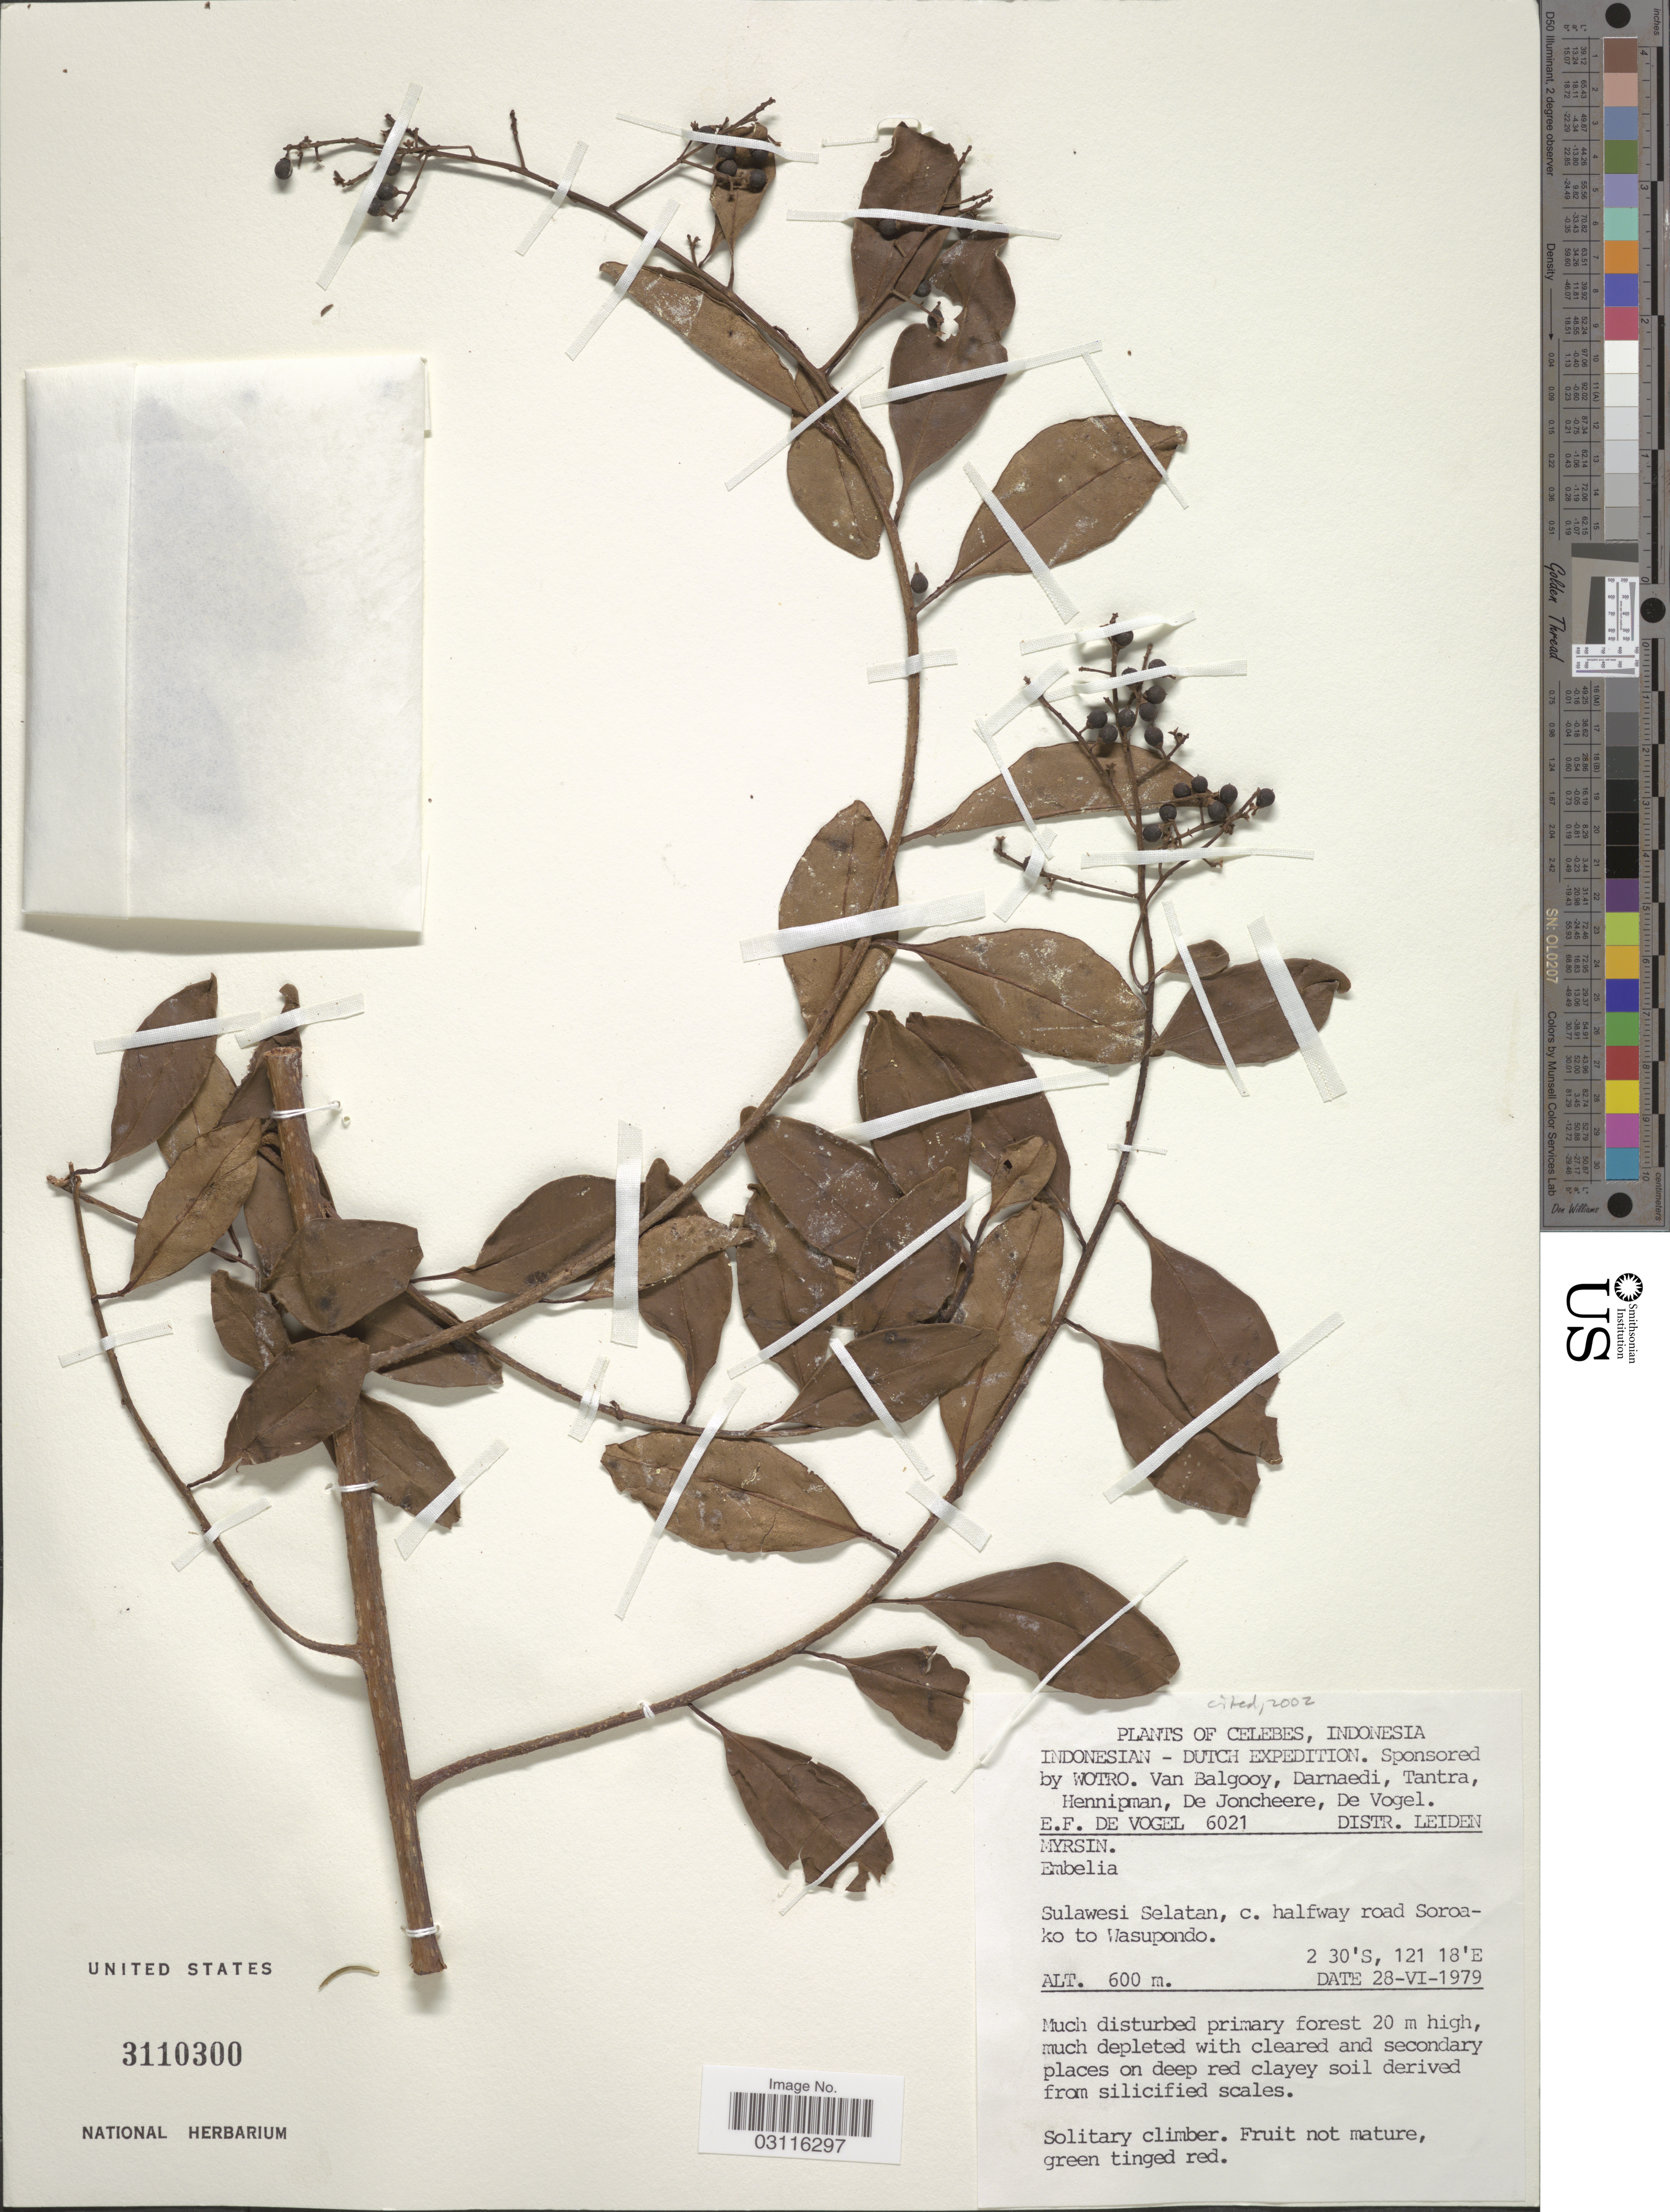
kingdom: Plantae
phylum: Tracheophyta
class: Magnoliopsida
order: Ericales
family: Primulaceae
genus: Embelia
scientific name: Embelia sp.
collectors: E. F. de Vogel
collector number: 6021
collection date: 1979-06-28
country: Indonesia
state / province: Sulawesi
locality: Celebes. Distr. Leiden. Sulawesi Selatan, c. halfway road Soroako to Wasupondo.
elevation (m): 600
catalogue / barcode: US 3110300